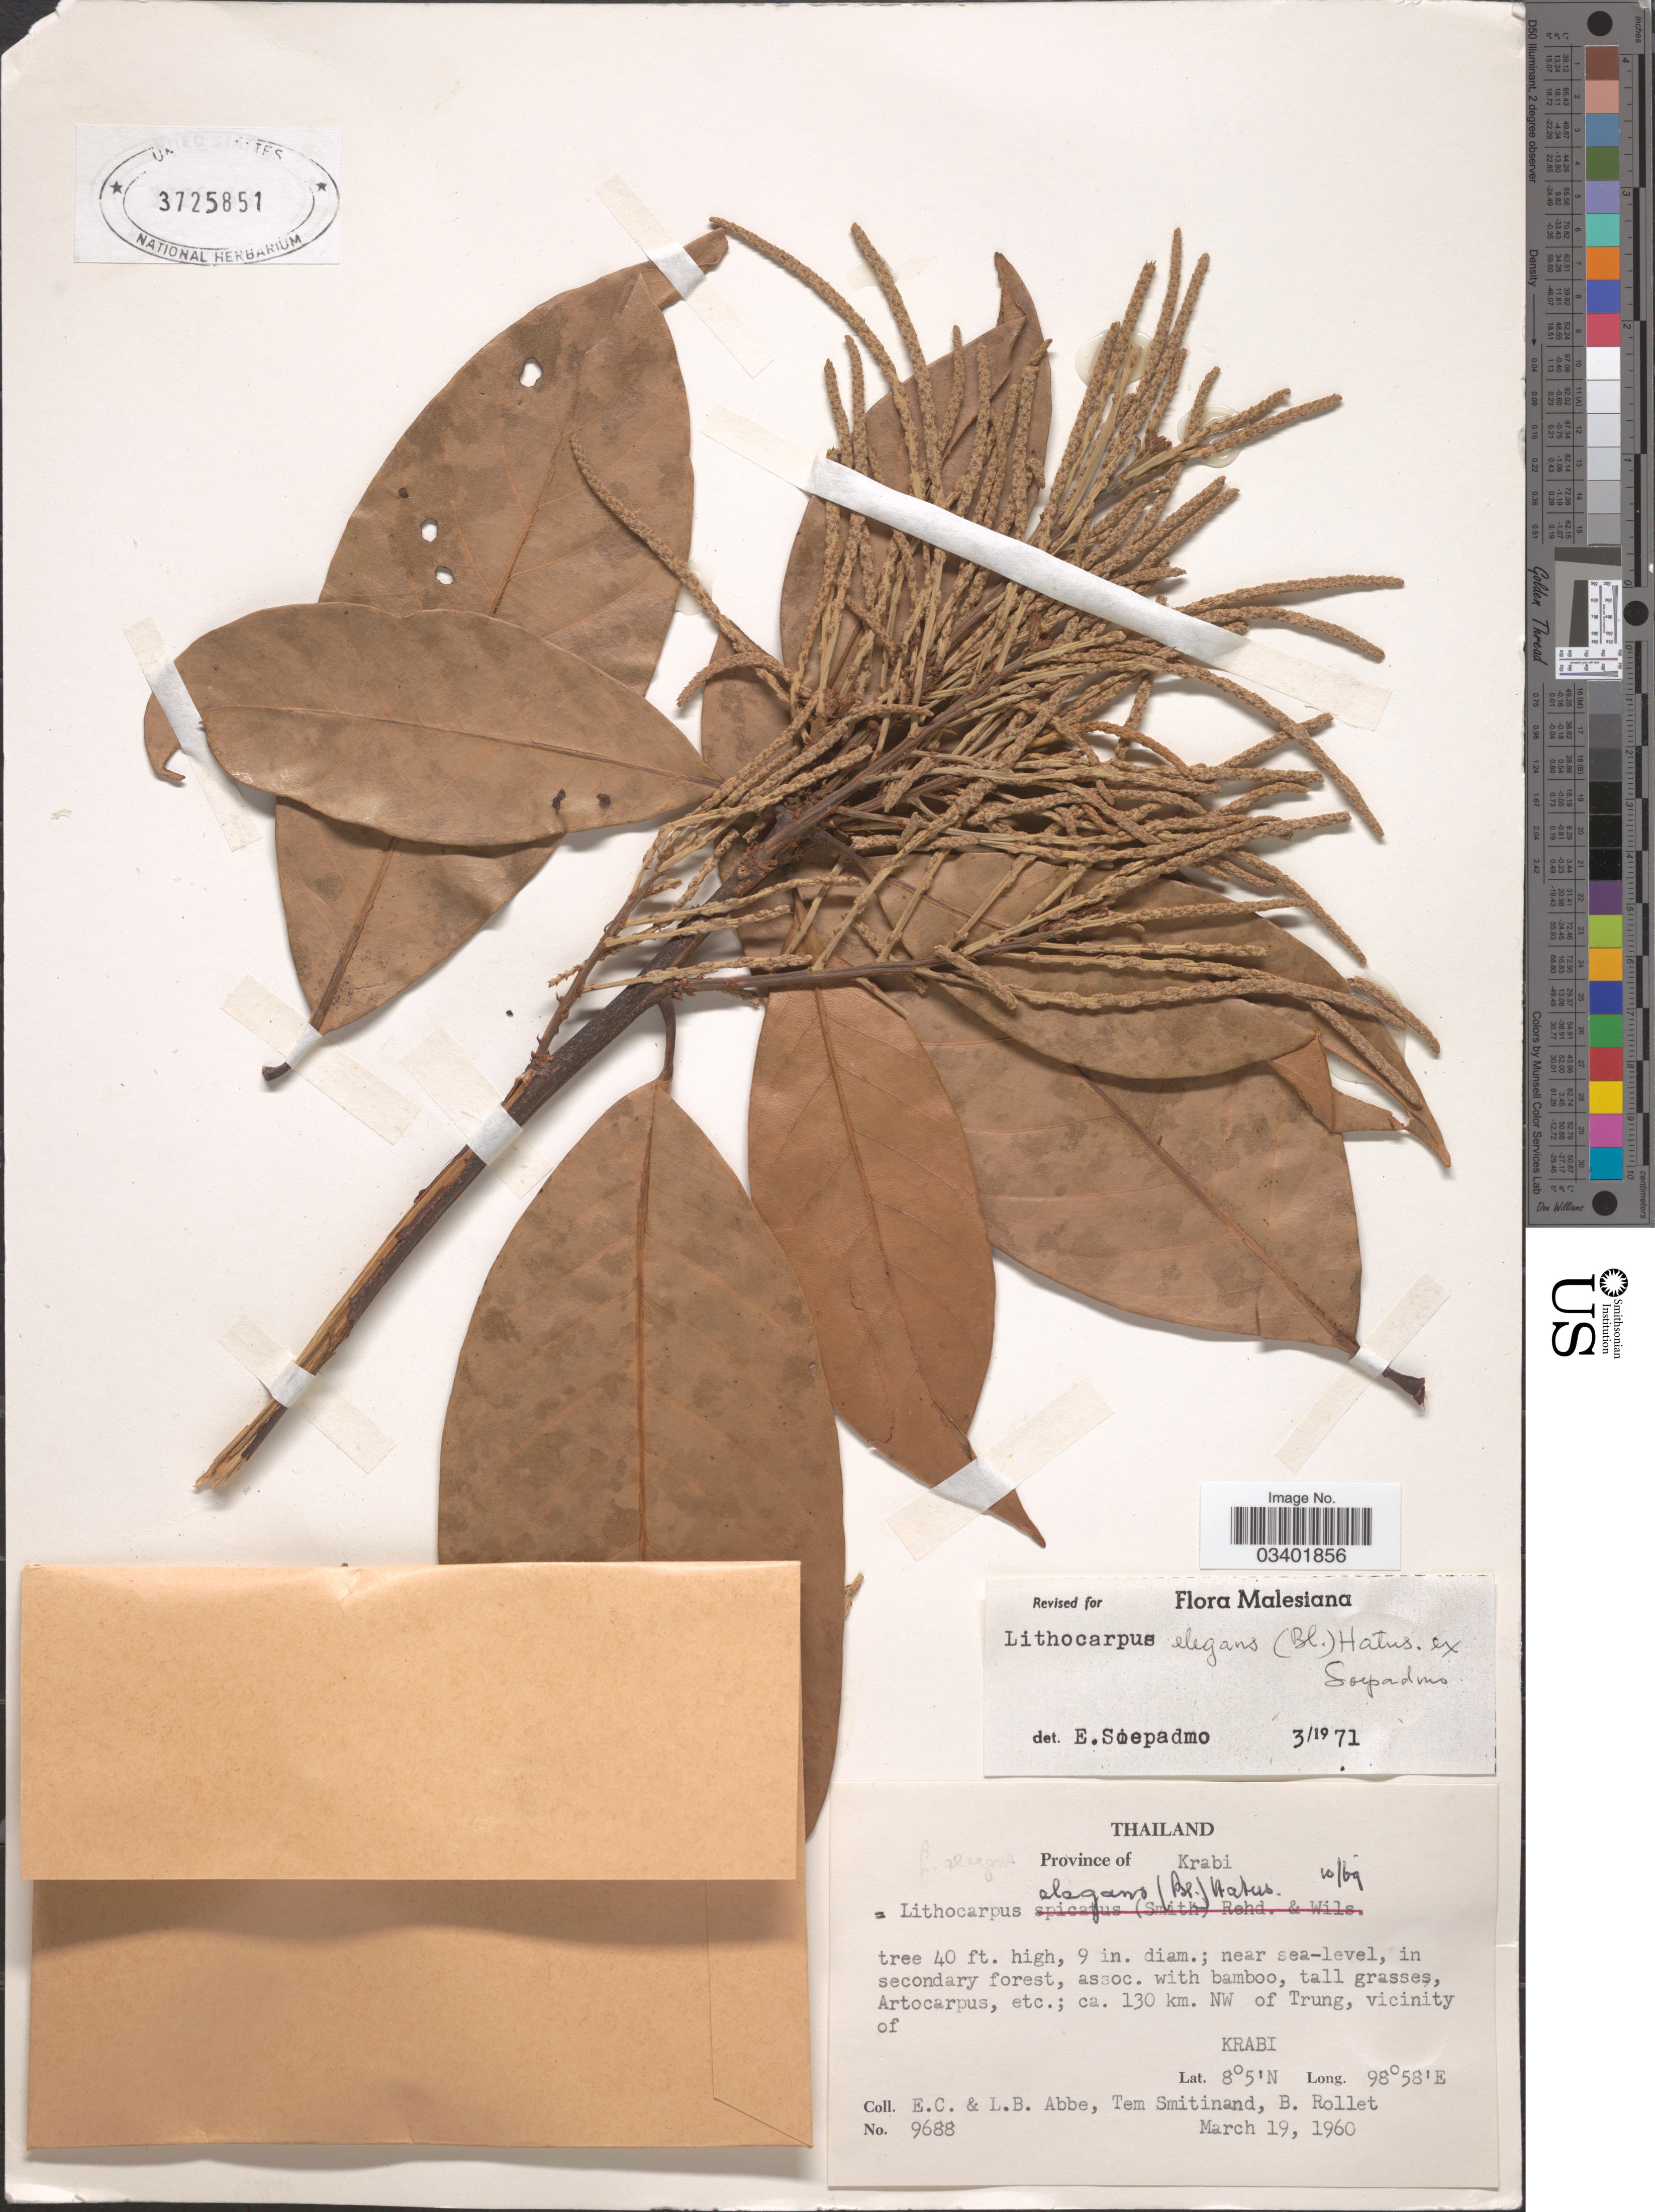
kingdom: Plantae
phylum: Tracheophyta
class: Magnoliopsida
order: Fagales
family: Fagaceae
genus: Lithocarpus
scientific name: Lithocarpus elegans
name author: (Blume) Hatus. ex Soepadmo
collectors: E. C. Abbe, L. B. Abbe, T. Smitinand & B. Rollet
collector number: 9688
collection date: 1960-03-19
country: Thailand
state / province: Krabi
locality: Ca. 130 km. NW of Trung, vicinity of Krabi.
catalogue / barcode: US 3725851